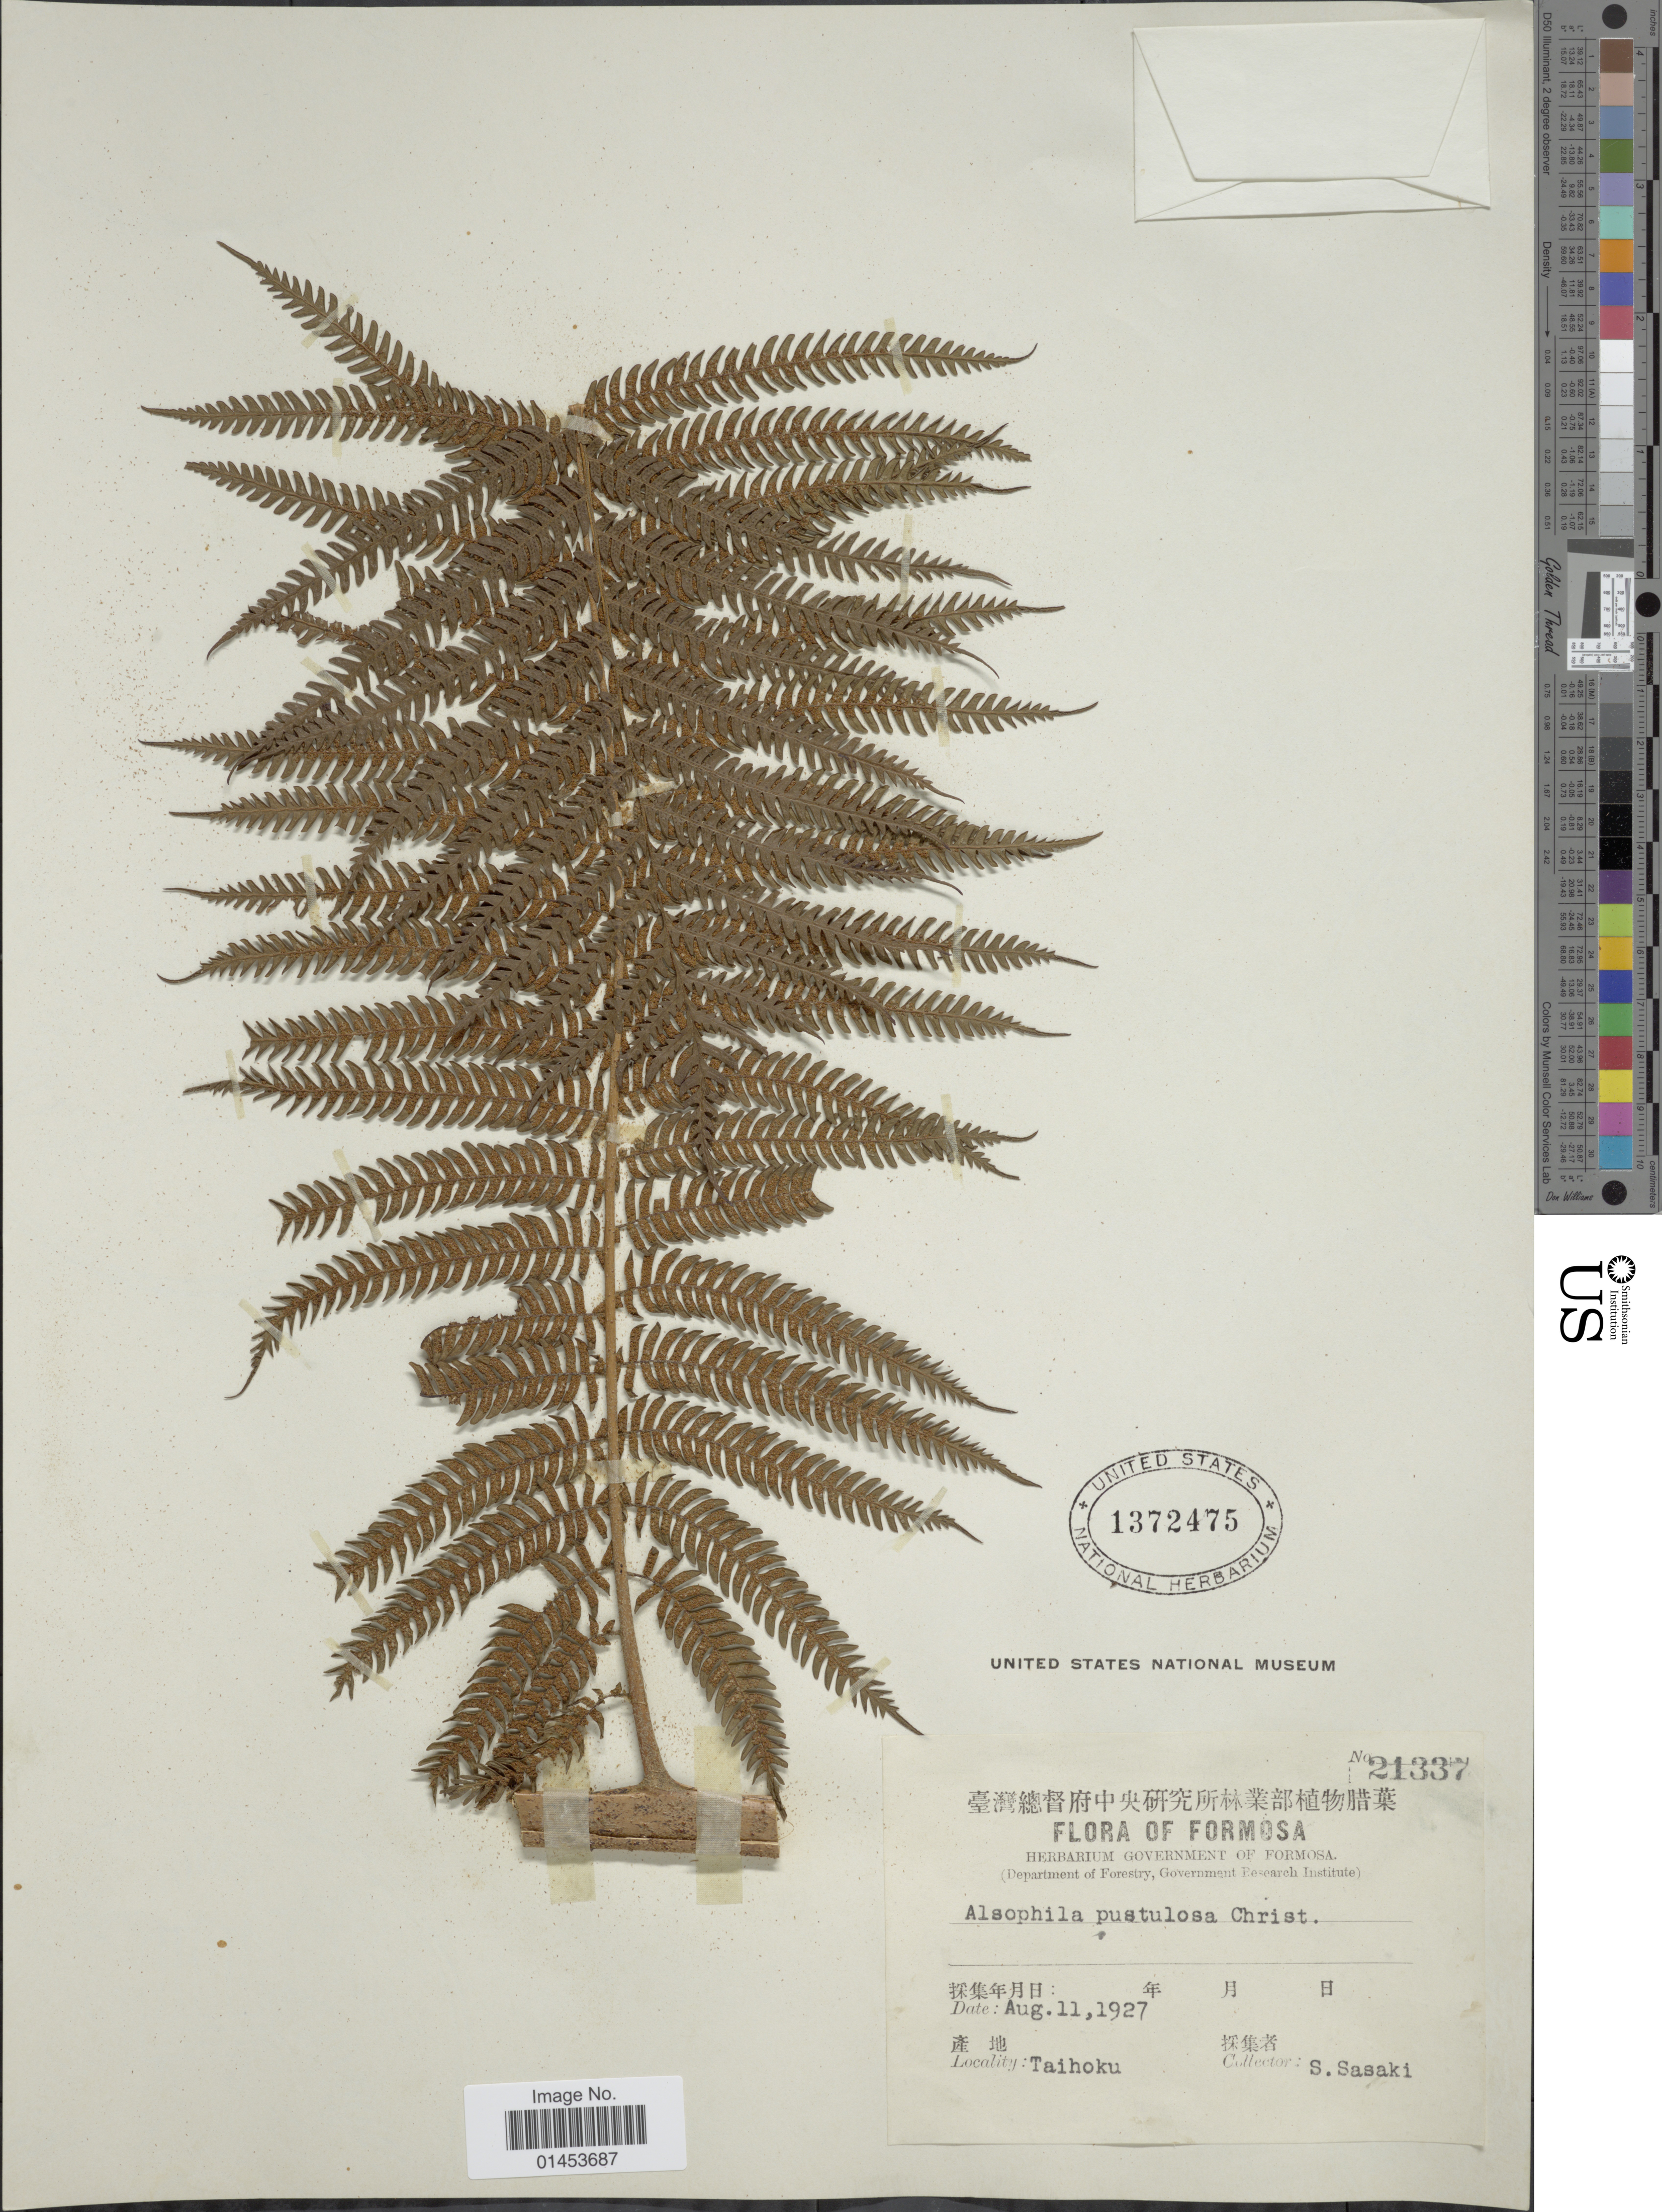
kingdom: Plantae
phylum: Tracheophyta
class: Polypodiopsida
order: Cyatheales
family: Cyatheaceae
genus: Cyathea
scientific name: Cyathea lepifera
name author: (J. Sm.) Copel.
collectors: S. Sasaki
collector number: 21337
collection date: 1927-08-11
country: Taiwan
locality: Formosa, Taihoku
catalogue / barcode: US 1372475